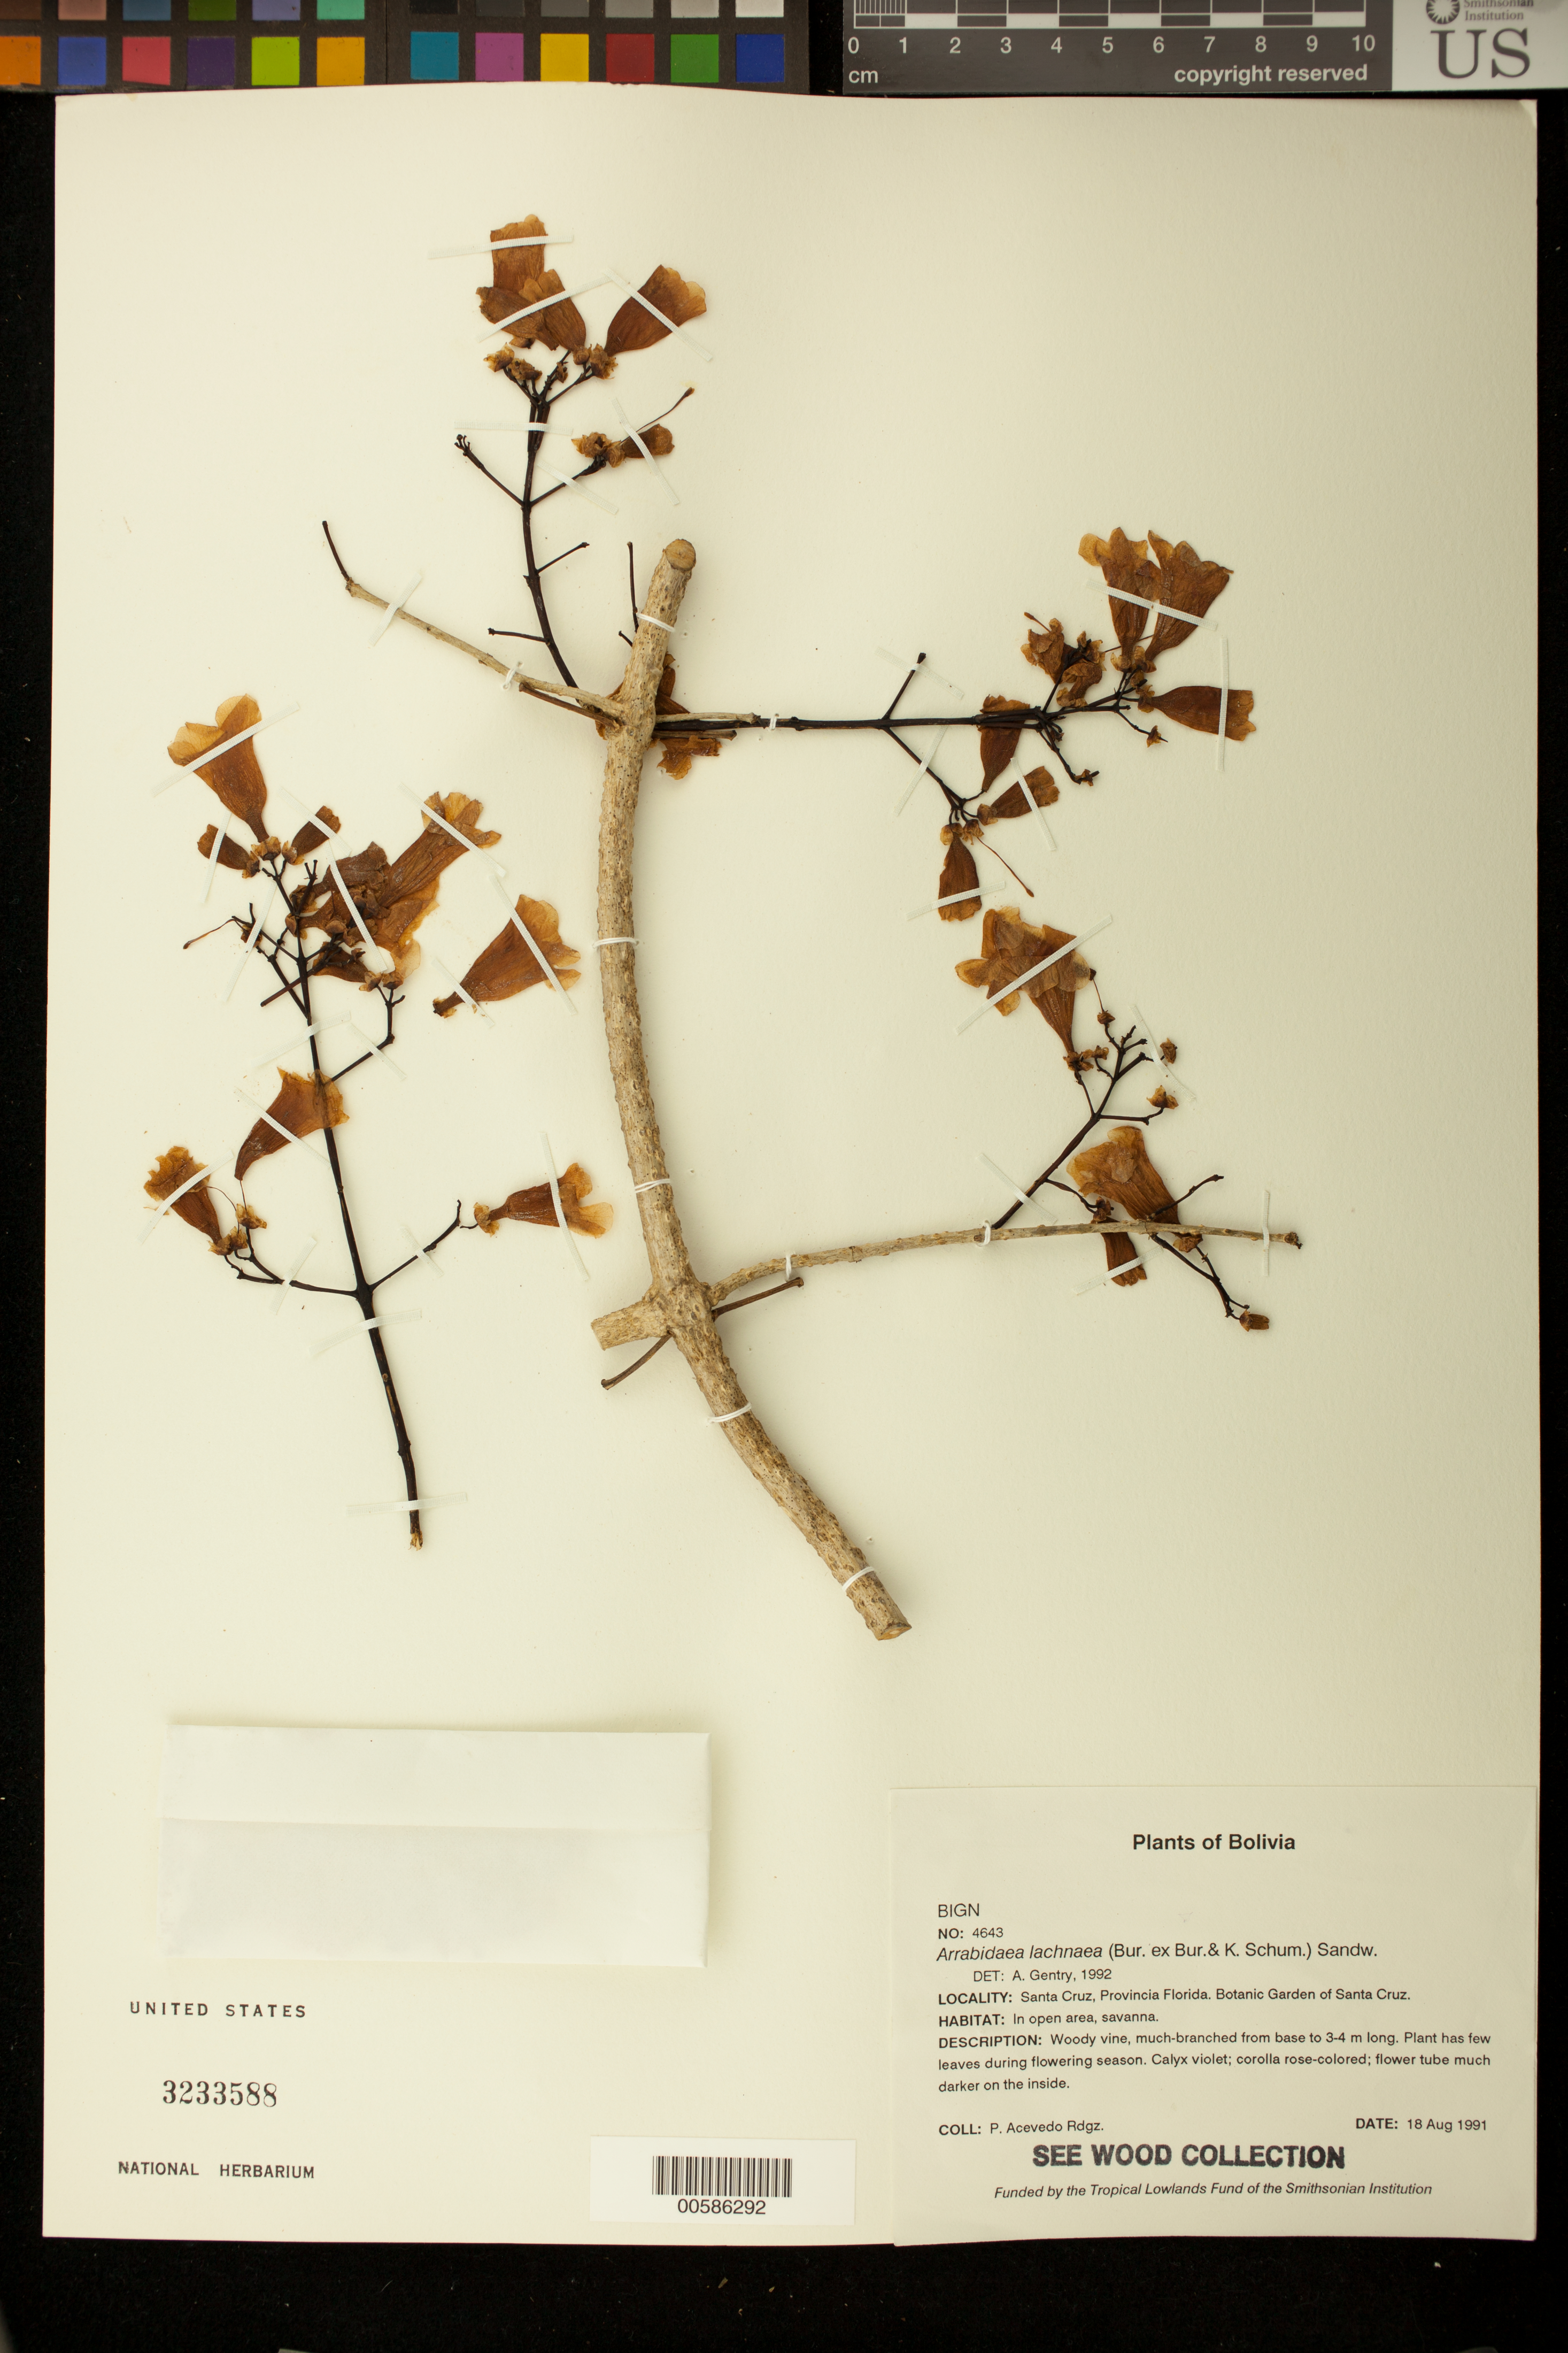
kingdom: Plantae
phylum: Tracheophyta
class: Magnoliopsida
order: Lamiales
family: Bignoniaceae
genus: Cuspidaria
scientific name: Cuspidaria lachnaea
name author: (Bureau) L.G. Lohmann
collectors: P. Acevedo-Rodr.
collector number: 4643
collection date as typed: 18 Aug 1991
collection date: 1991-08-18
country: Bolivia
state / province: Santa Cruz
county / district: Florida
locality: Depart. Santa Cruz, Provincia Florida. Botanic Garden of Depart. Santa Cruz.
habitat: In open area, savanna.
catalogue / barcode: US 3233588